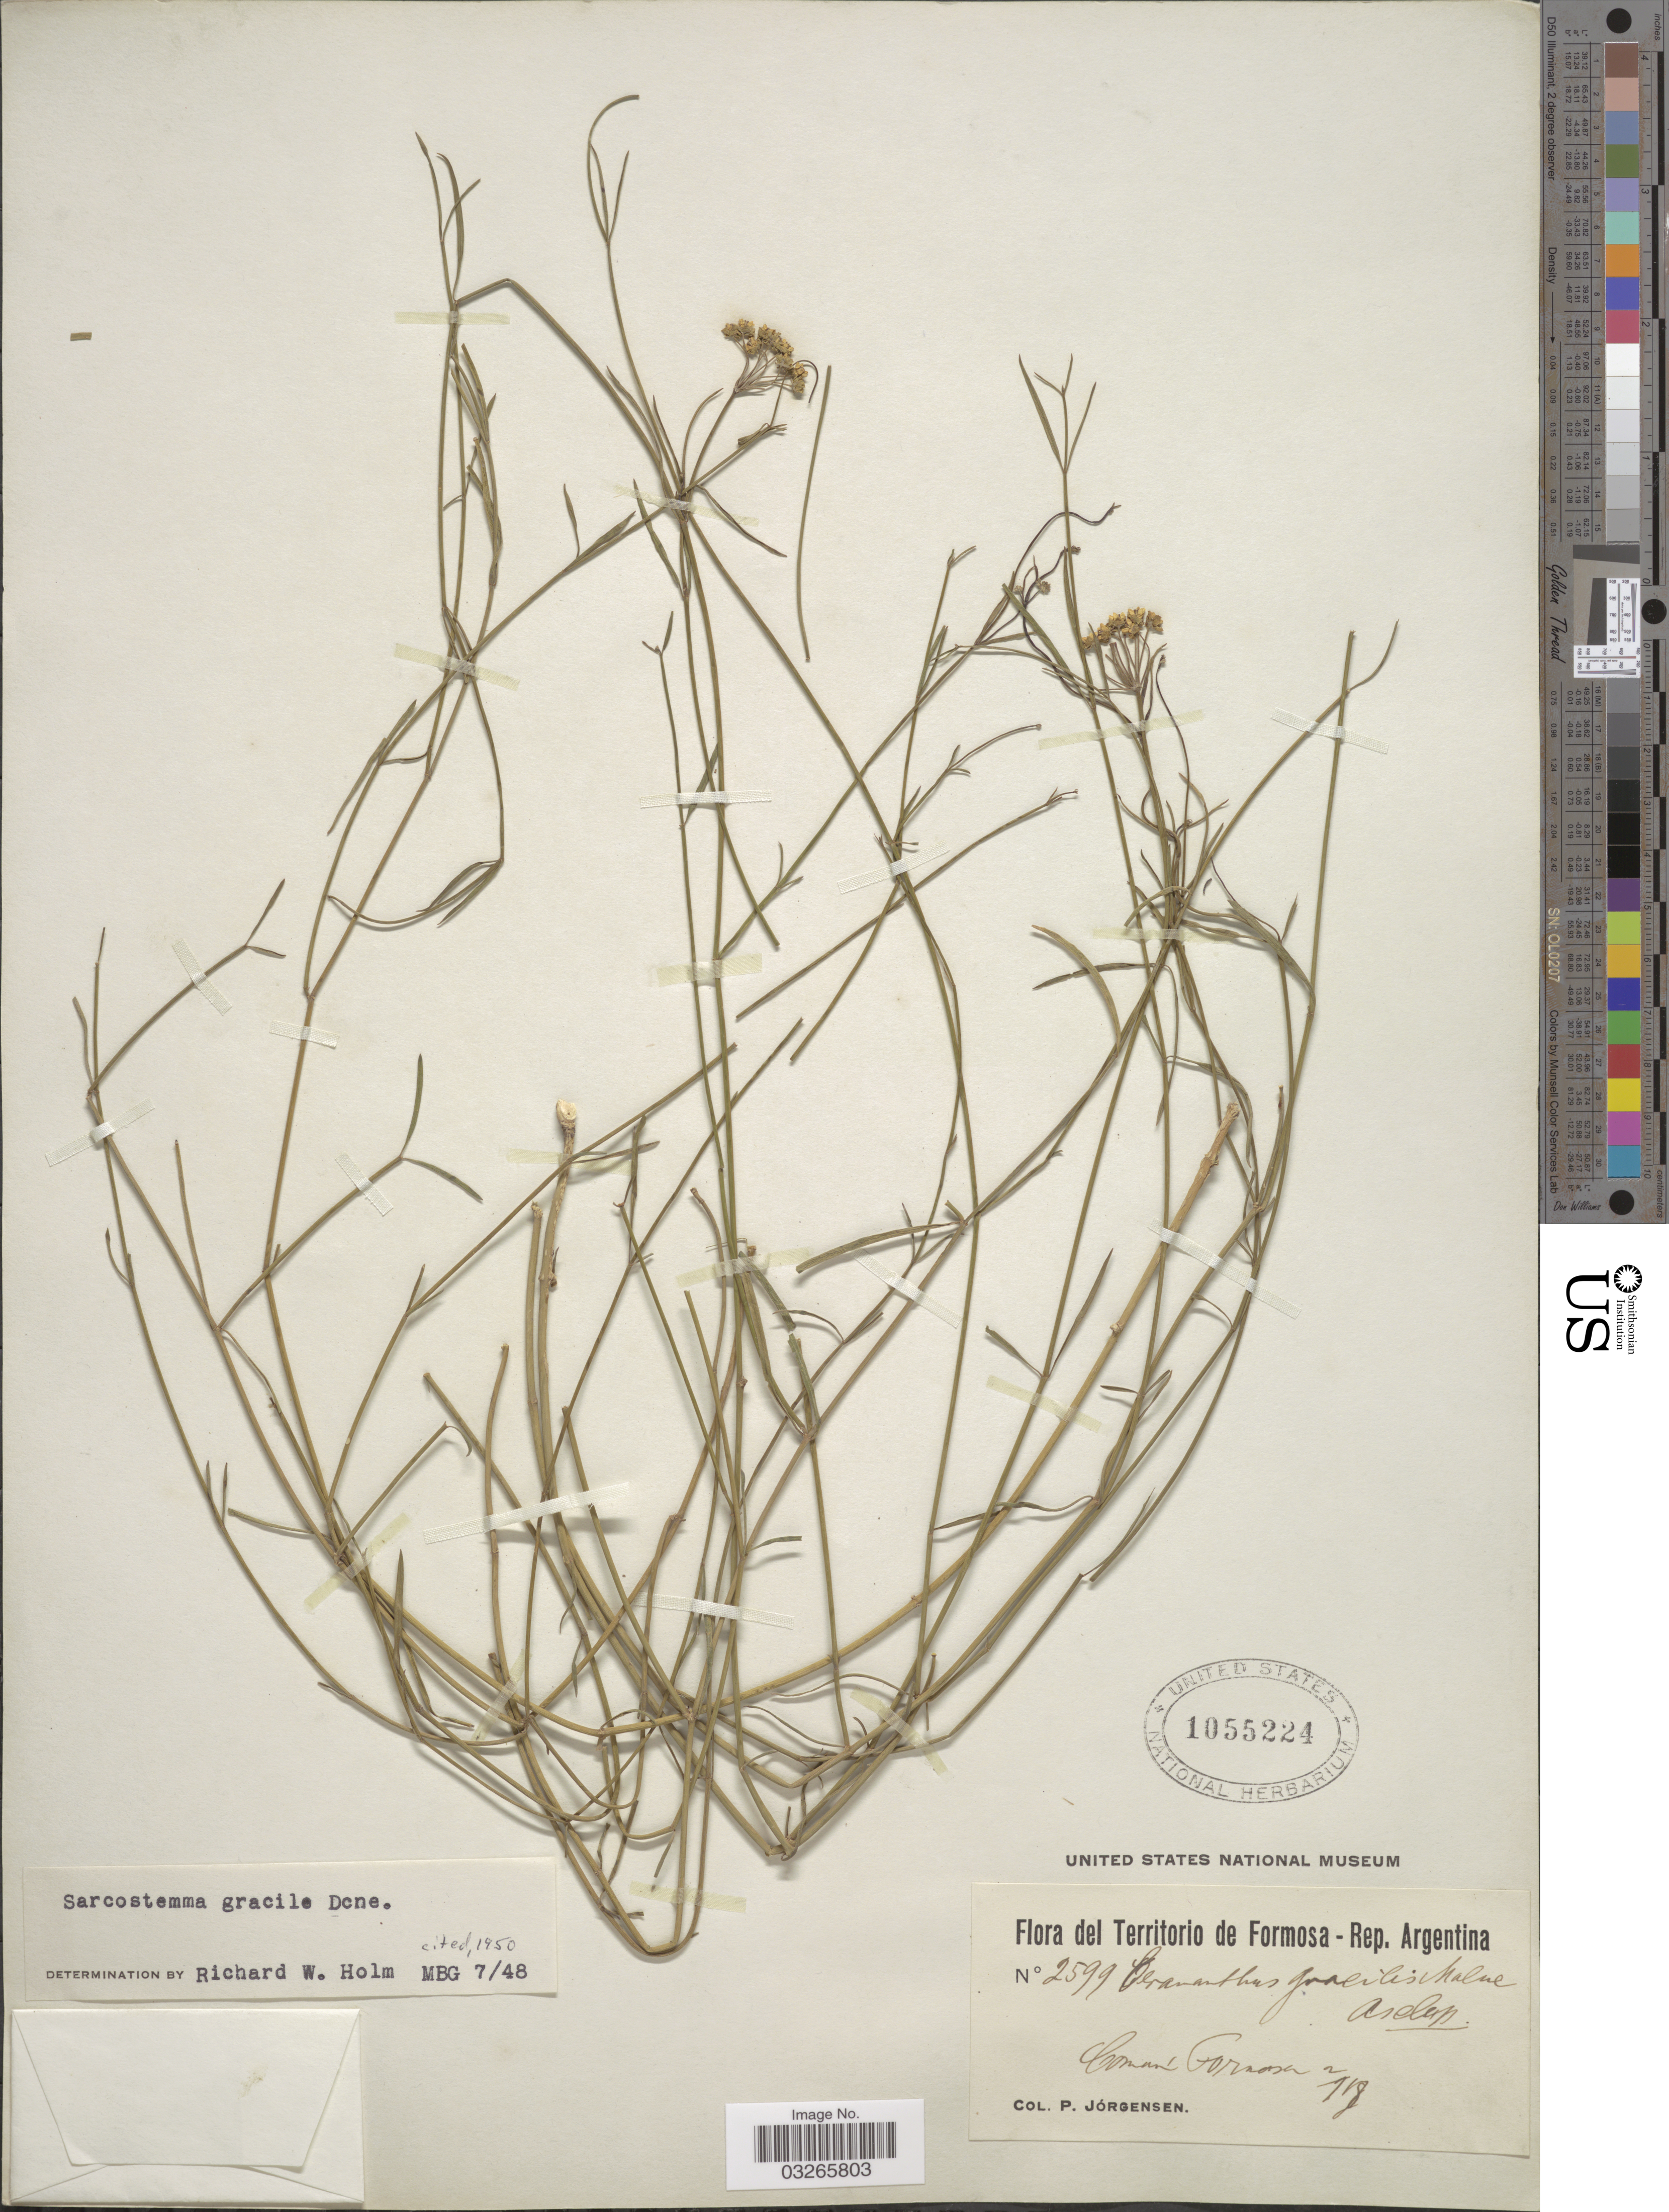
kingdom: Plantae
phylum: Tracheophyta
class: Magnoliopsida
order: Gentianales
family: Apocynaceae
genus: Sarcostemma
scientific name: Sarcostemma gracile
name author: Decne.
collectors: P. Jörgensen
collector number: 2599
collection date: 1918-02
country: Argentina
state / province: Formosa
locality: Territorio de Formosa - Rep. Argentina.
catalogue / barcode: US 1055224